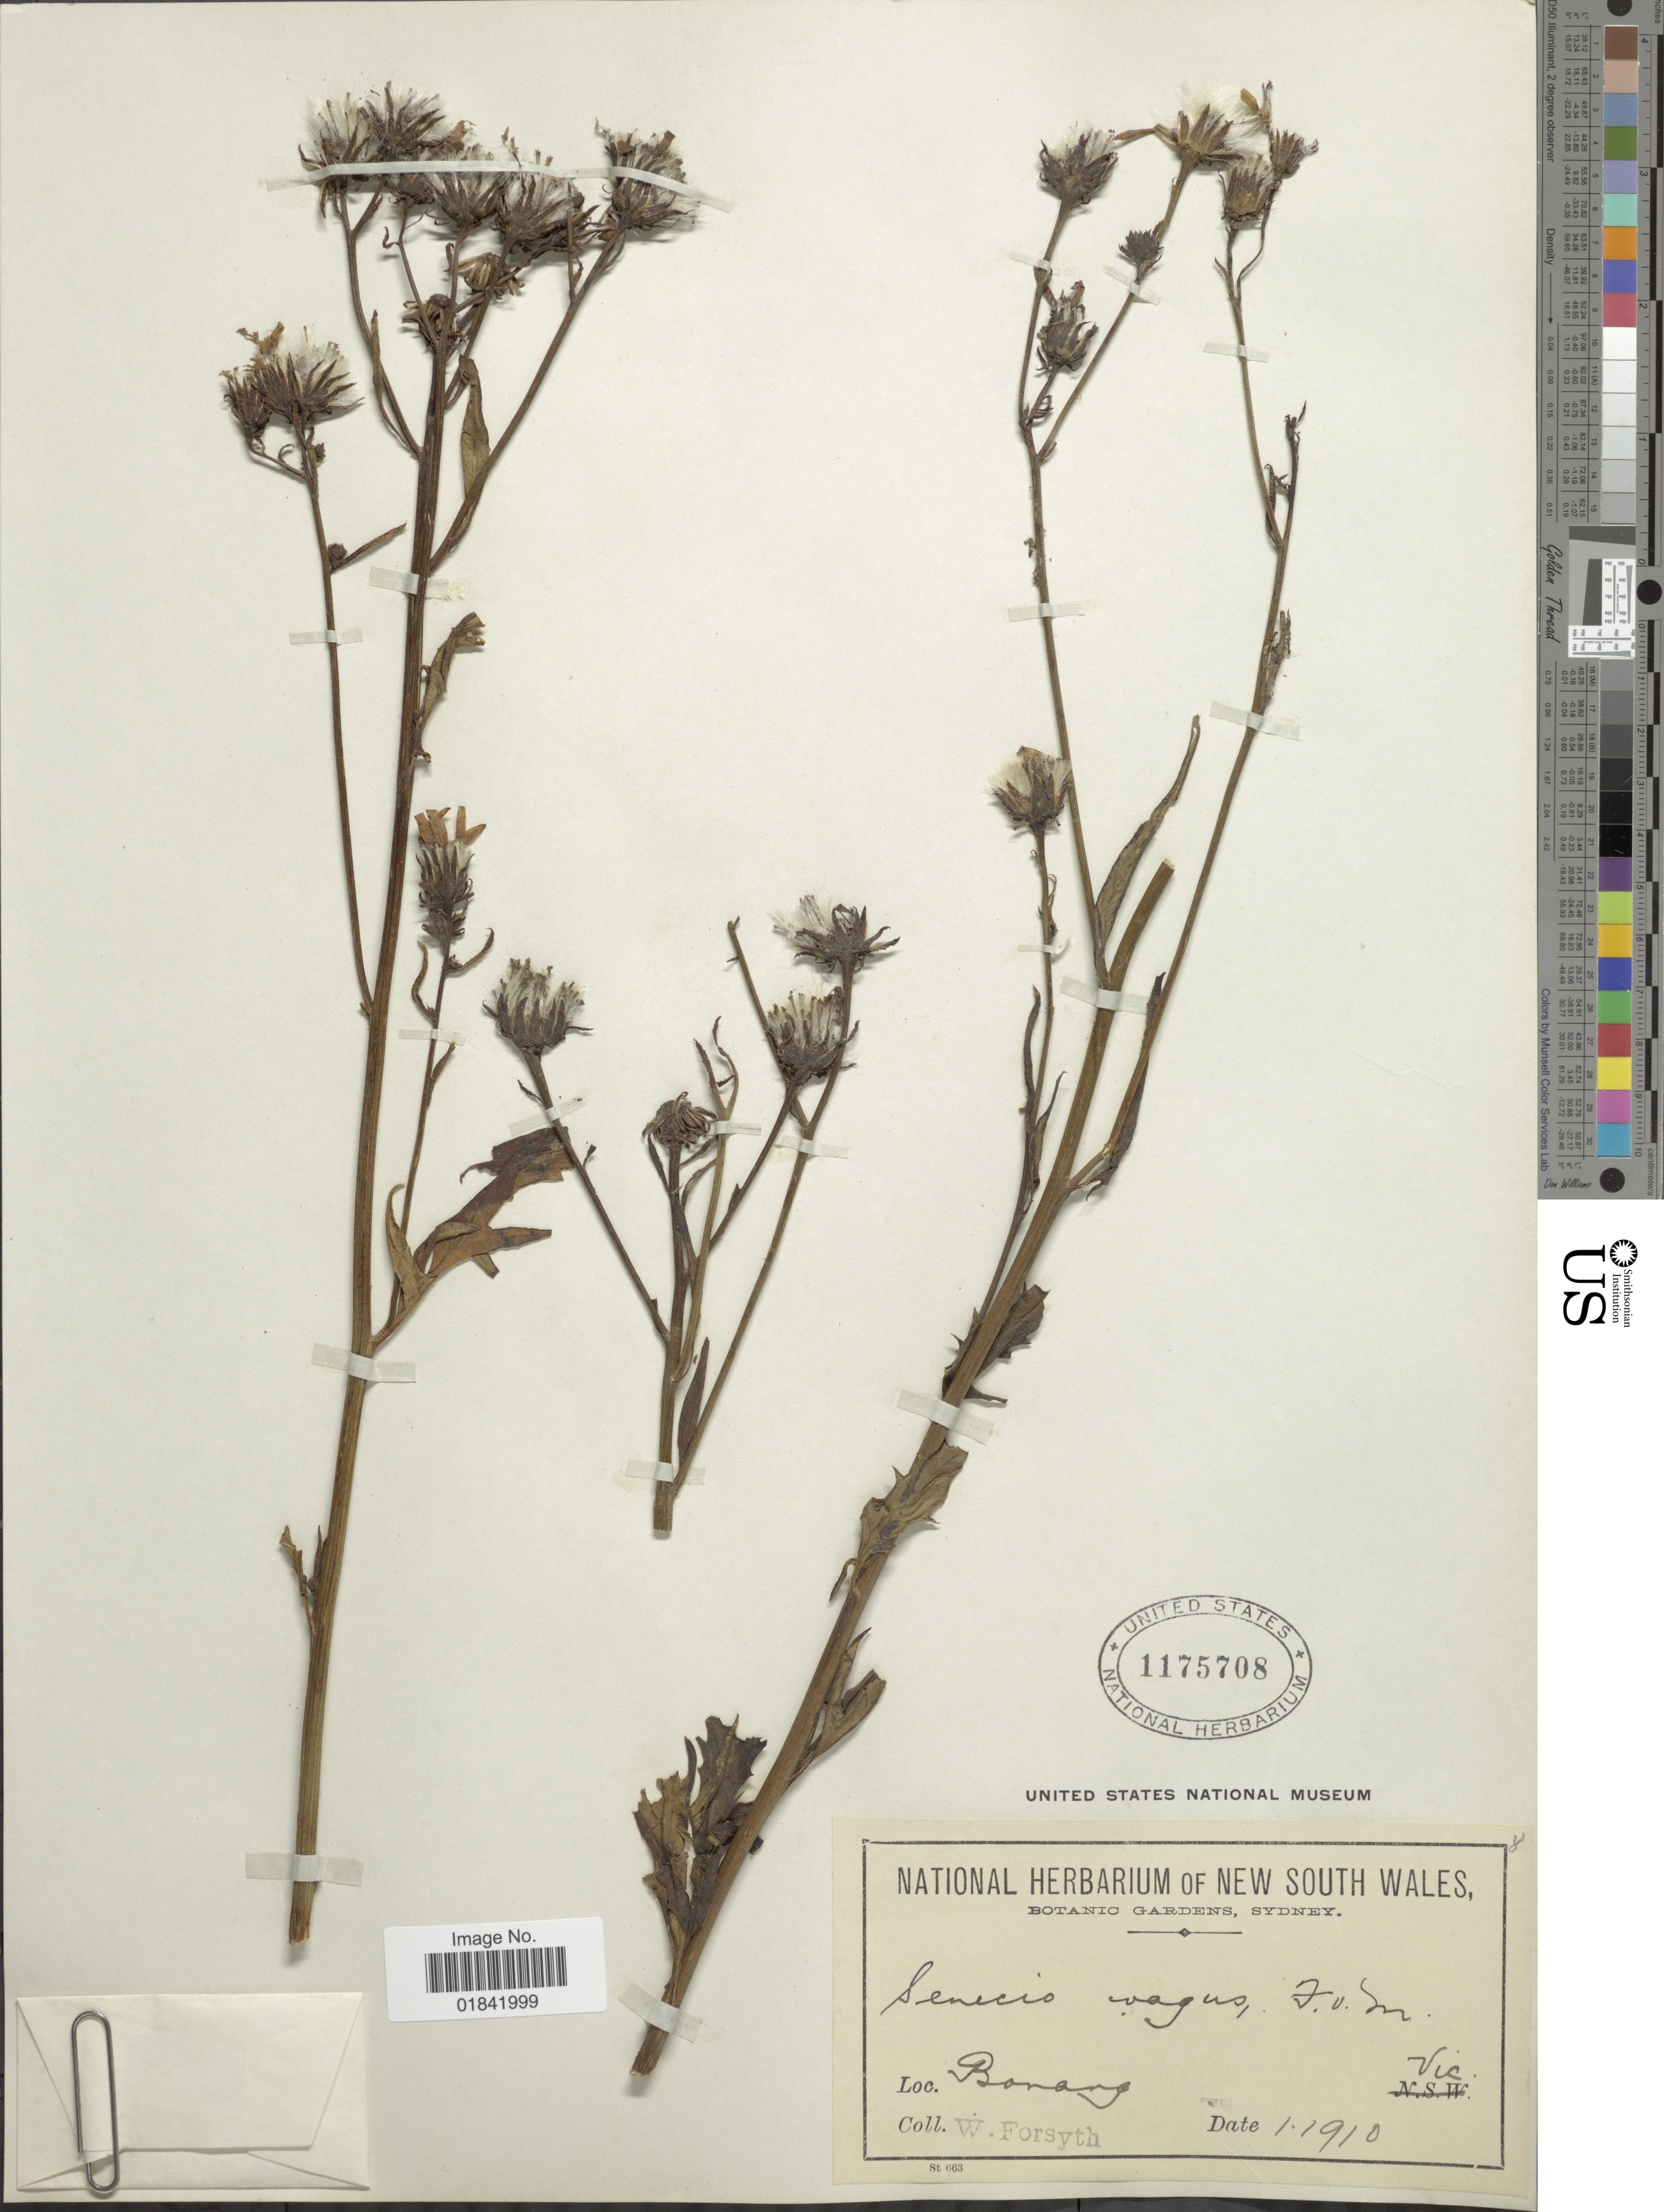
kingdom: Plantae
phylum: Tracheophyta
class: Magnoliopsida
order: Asterales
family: Asteraceae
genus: Senecio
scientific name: Senecio vagus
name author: F. Muell.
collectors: W. Forsyth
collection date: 1910-01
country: Australia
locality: Bonang, Vic.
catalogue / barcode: US 1175708